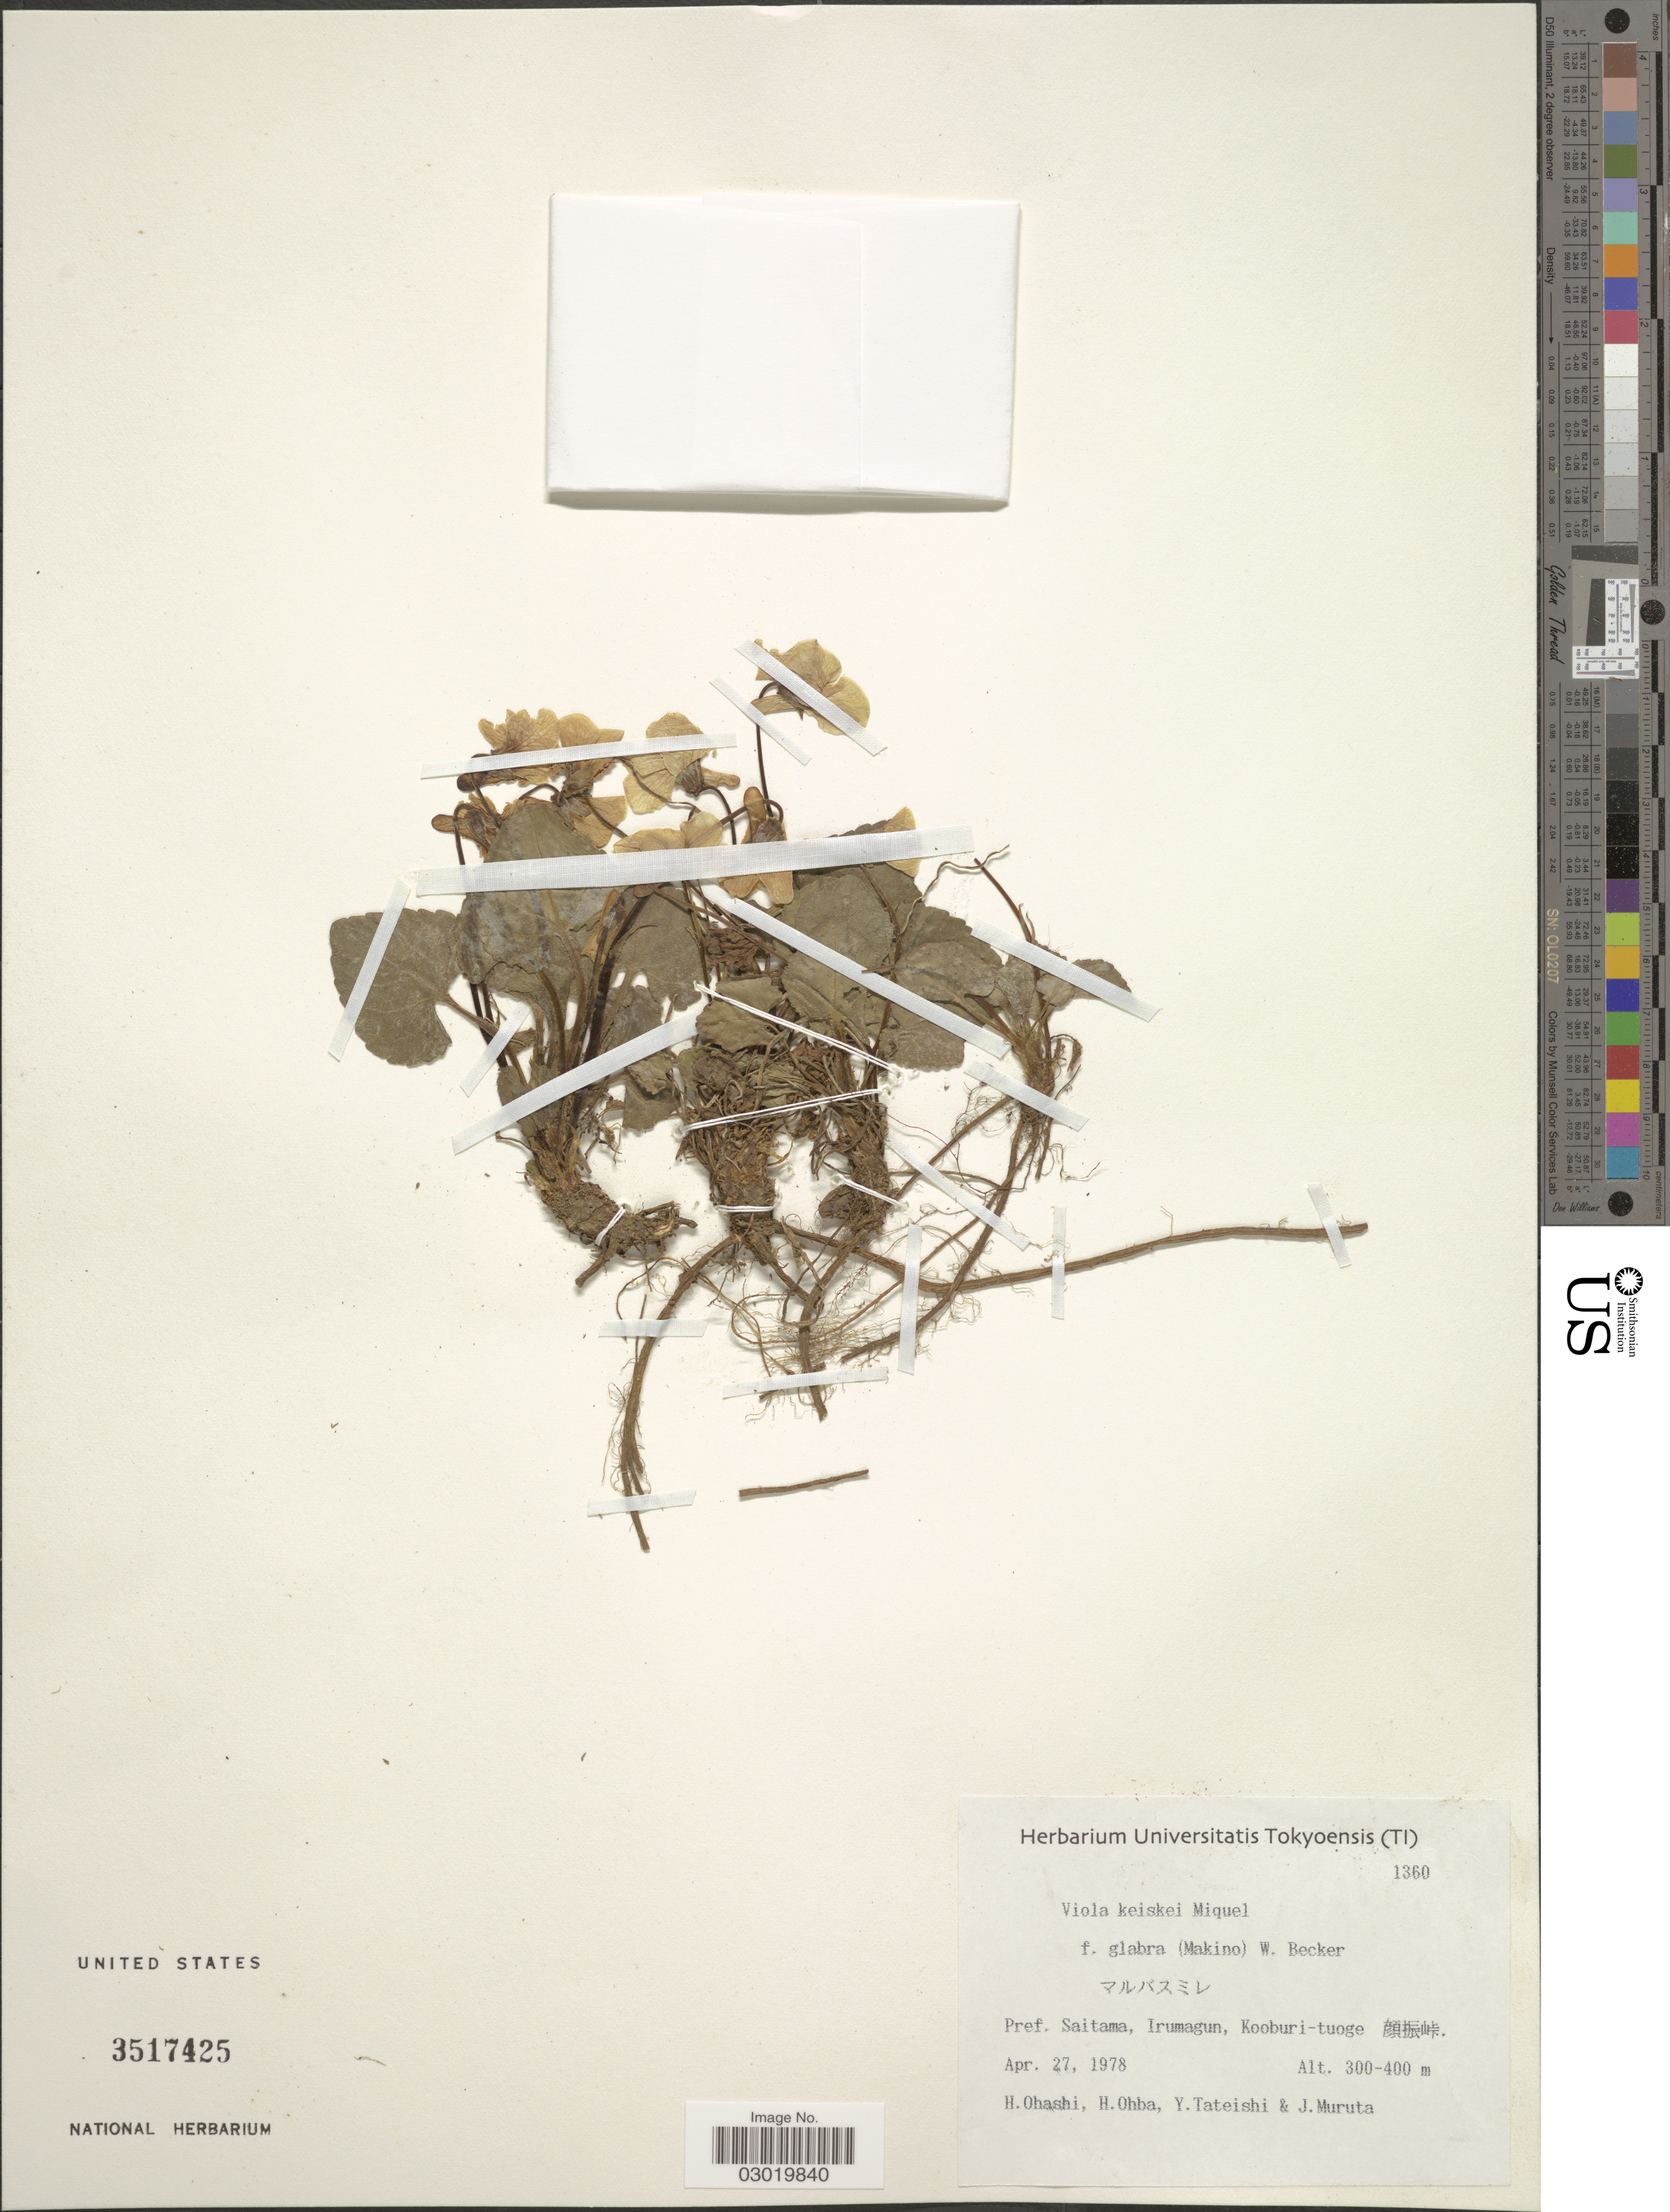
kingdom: Plantae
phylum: Tracheophyta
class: Magnoliopsida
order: Malpighiales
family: Violaceae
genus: Viola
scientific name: Viola keiskei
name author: Miq.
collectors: H. Ohashi, H. Ohba, Y. Tateishi & J. Muruta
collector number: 1360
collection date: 1978-04-27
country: Japan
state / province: Saitama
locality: Pref. Saitama, Irumagun, Kooburi-tuoge X.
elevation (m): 300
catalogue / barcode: US 3517425